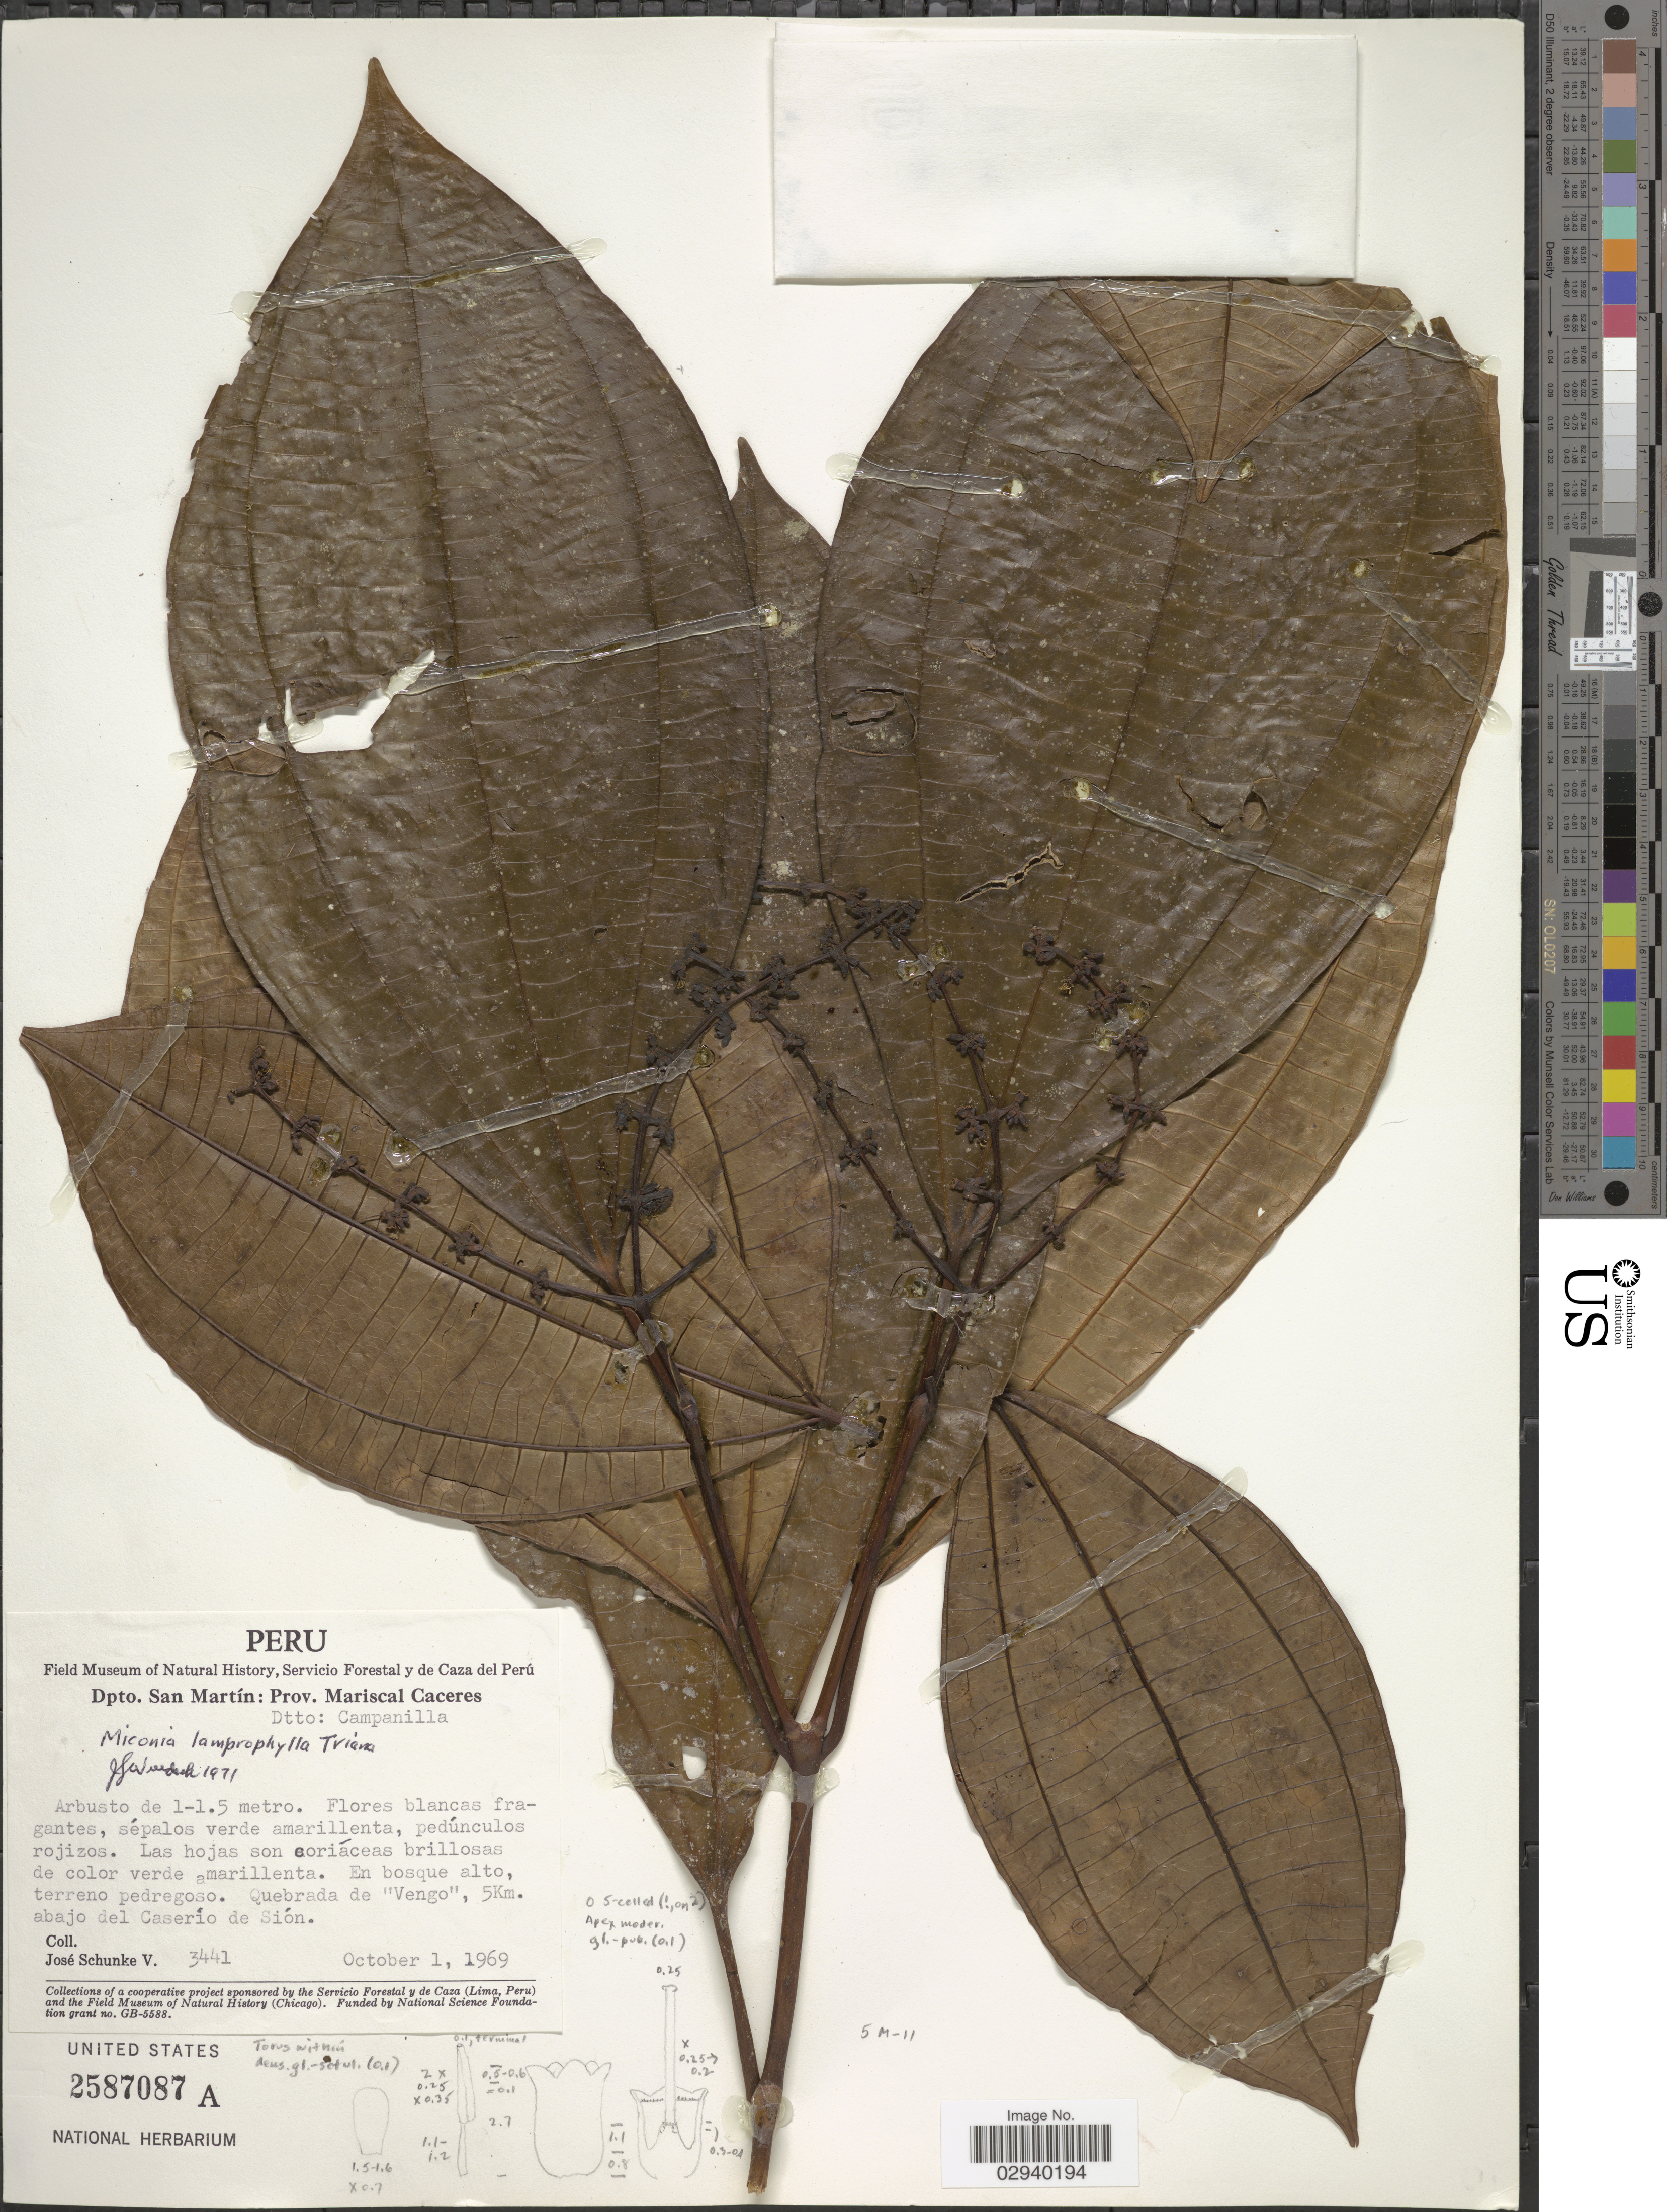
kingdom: Plantae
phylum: Tracheophyta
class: Magnoliopsida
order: Myrtales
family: Melastomataceae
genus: Miconia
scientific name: Miconia lamprophylla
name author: Triana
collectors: J. Schunke Vigo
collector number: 3441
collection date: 1969-10-01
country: Peru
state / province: San Martín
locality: Dpto. San Martín: Prov. Mariscal Caceres. Dtto: Campanilla. Quebrada de "Vengo", 5 Km. abajo del Caserío de Sión.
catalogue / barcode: US 2587087A